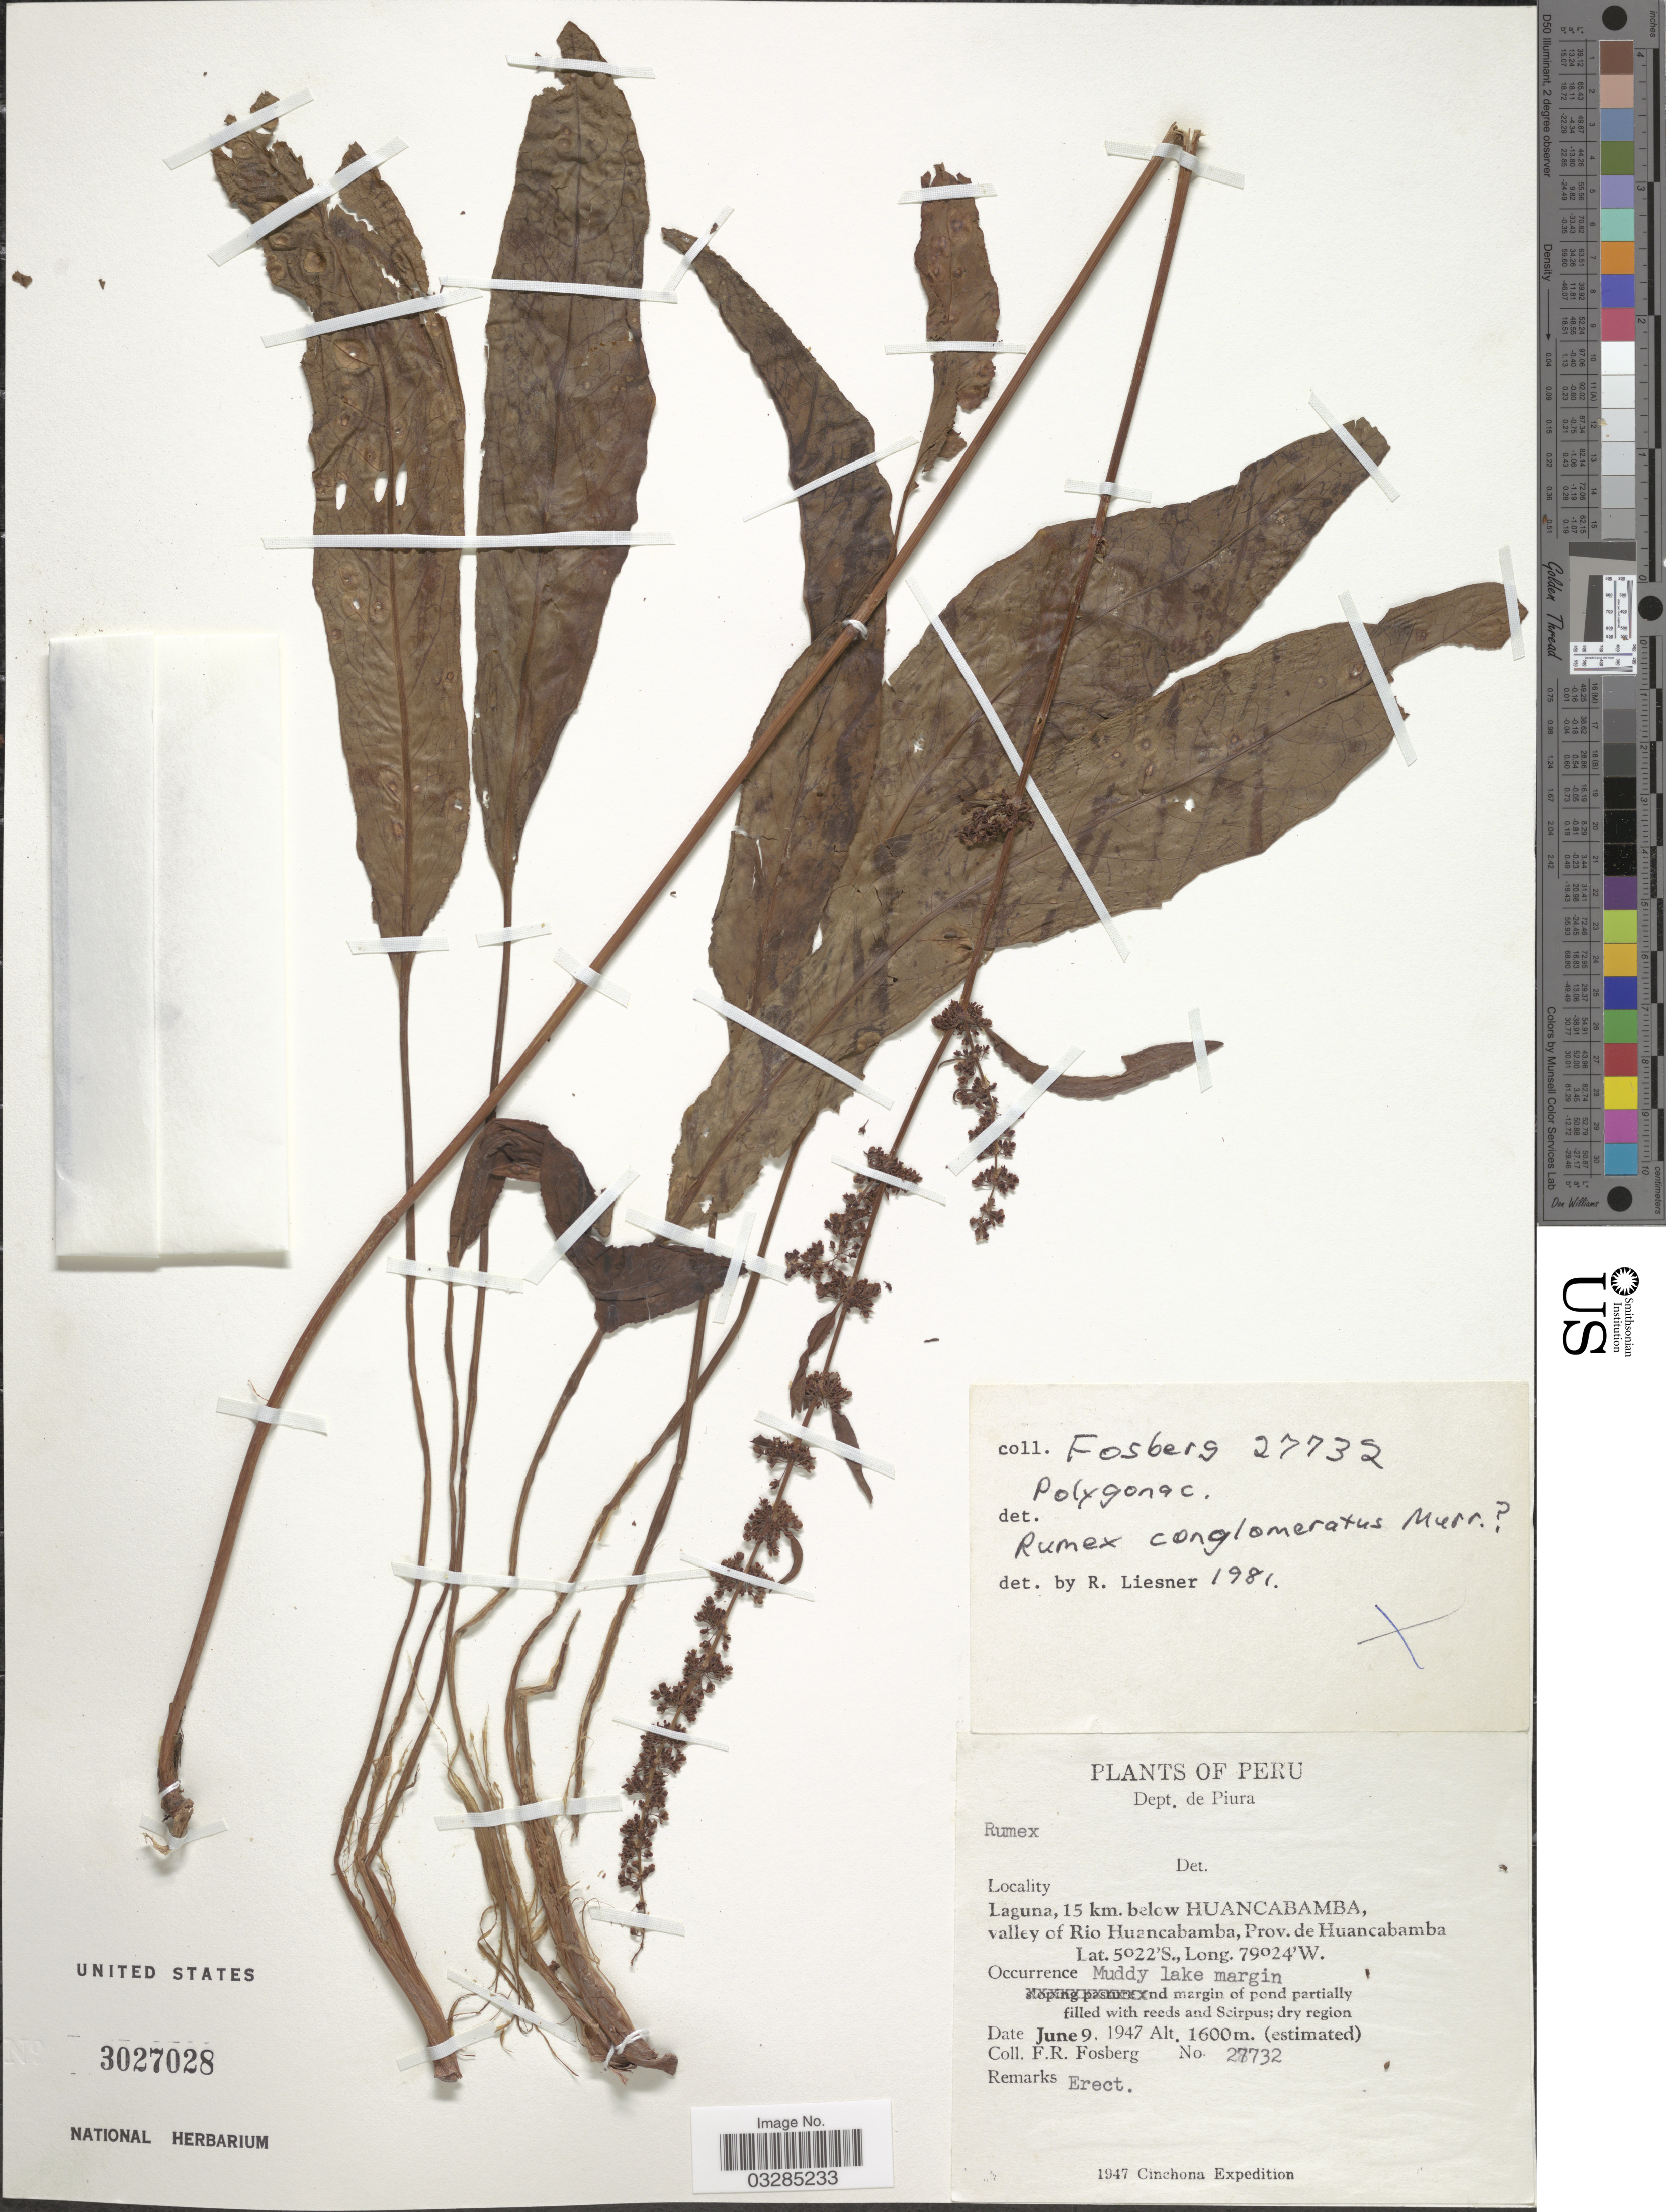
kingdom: Plantae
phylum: Tracheophyta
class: Magnoliopsida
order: Caryophyllales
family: Polygonaceae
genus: Rumex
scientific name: Rumex conglomeratus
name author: Murray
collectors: F. R. Fosberg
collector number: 27732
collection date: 1947-06-09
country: Peru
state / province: Piura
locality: Dept. de Piura. Laguna, 15 km. below Huancabamba, valley of Rio Huancabamba, Prov. de Huancabamba.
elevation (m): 1600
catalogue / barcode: US 3027028